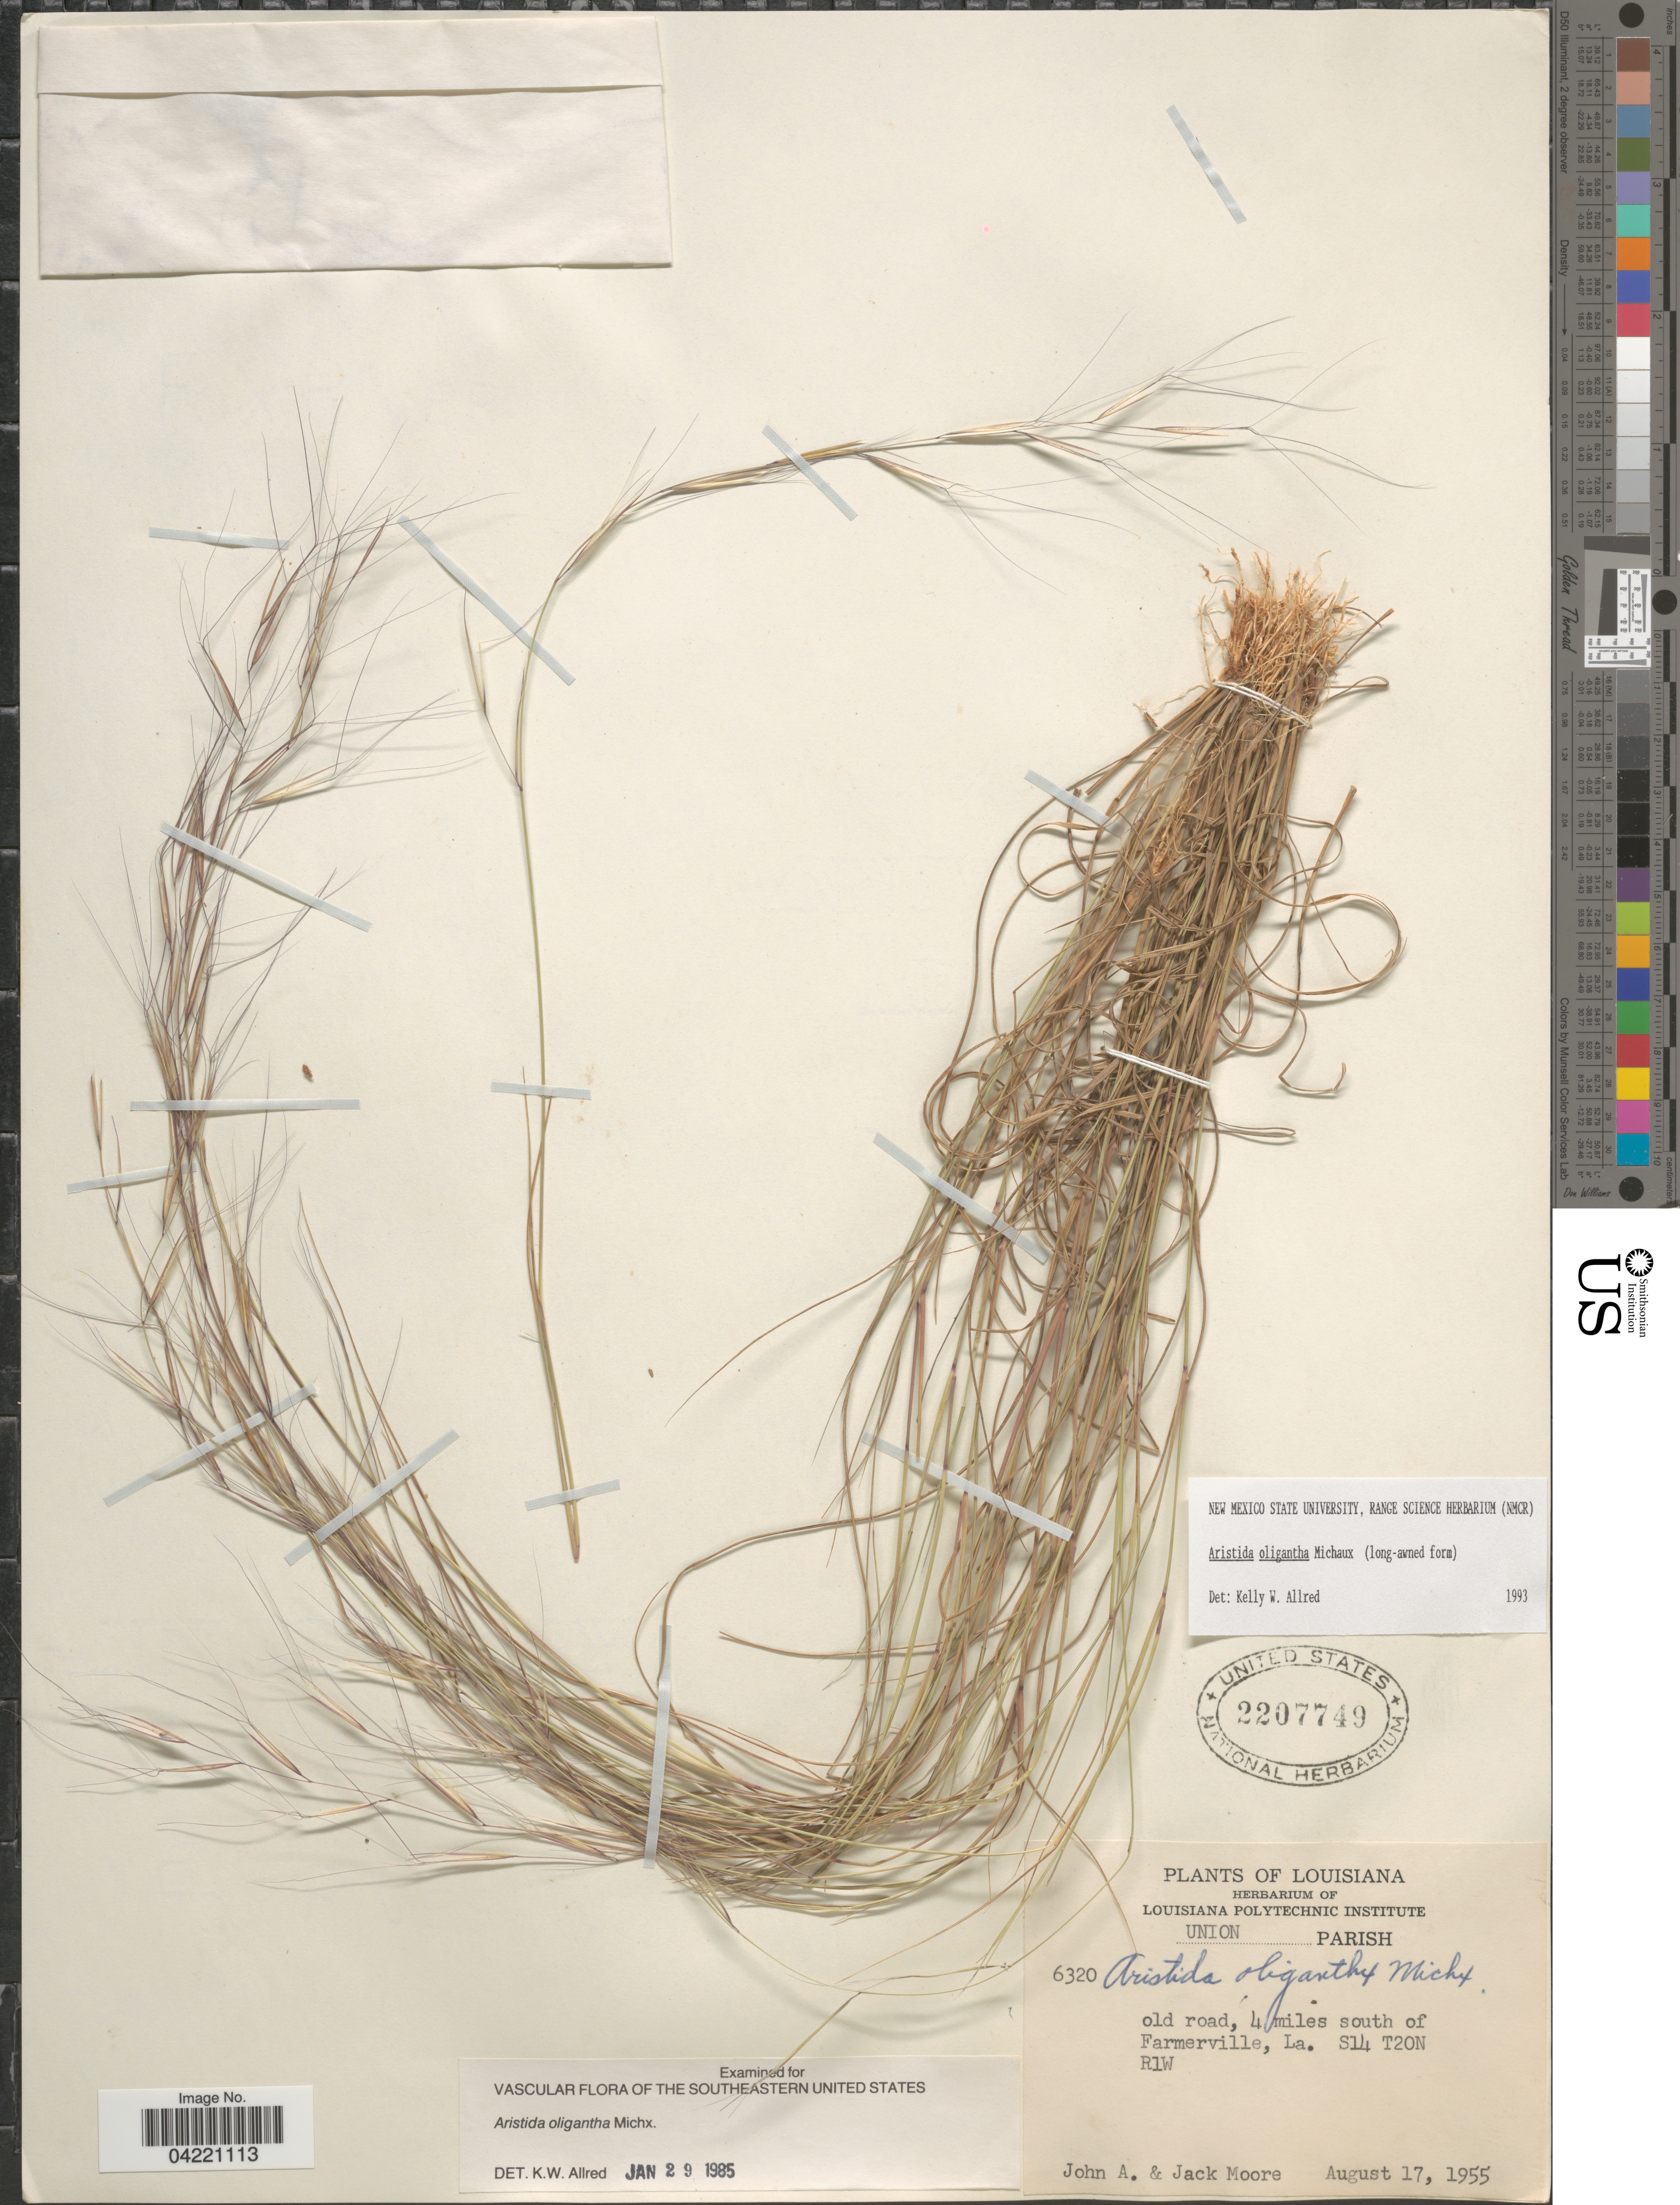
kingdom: Plantae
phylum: Tracheophyta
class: Liliopsida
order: Poales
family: Poaceae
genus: Aristida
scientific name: Aristida oligantha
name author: Michx.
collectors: J. A. Moore & J. Moore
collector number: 6320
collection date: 1955-08-17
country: United States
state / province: Louisiana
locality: Union Parish. Old road, 4 miles south of Farmerville, La. S14 T20N R1W.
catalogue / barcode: US 2207749